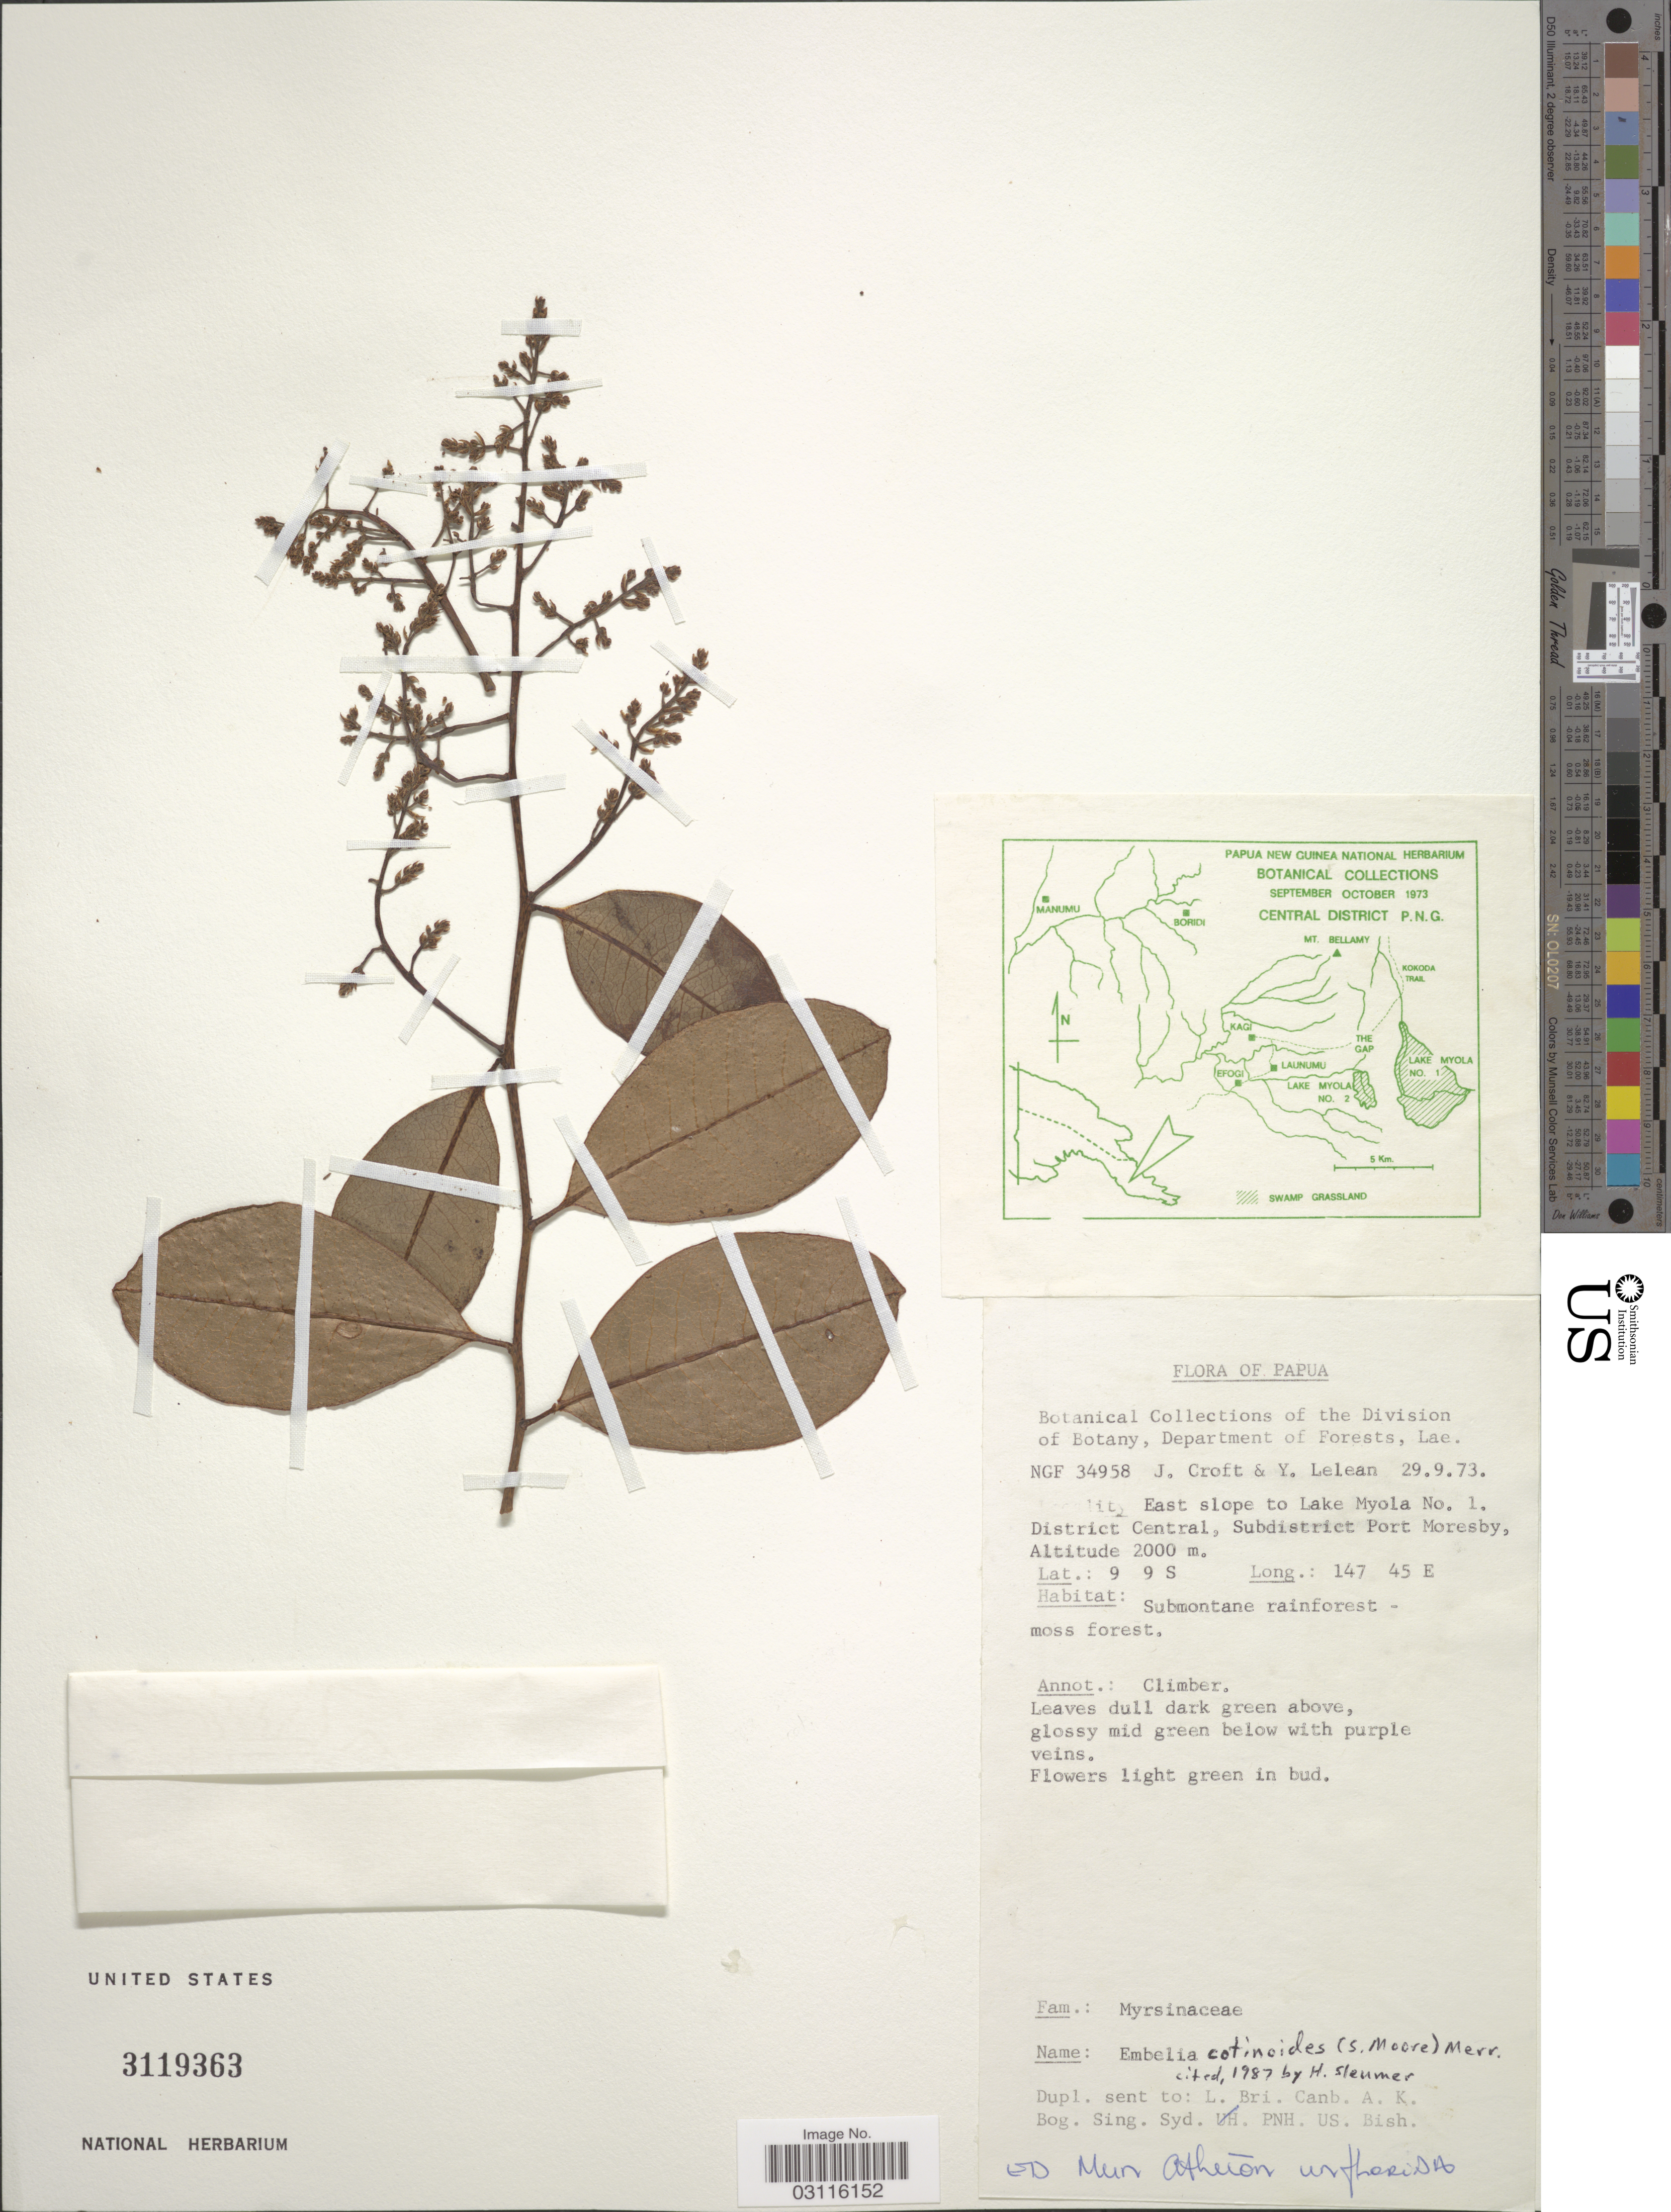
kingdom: Plantae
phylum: Tracheophyta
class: Magnoliopsida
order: Ericales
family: Primulaceae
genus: Embelia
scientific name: Embelia cotinoides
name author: (S. Moore) Merr.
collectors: J. Croft & Y. Lelean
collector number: NGF 34958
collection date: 1973-09-29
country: Papua New Guinea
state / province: Central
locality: Papua. East slope to Lake Myola No. 1. District Central, Subdistrict Port Moresby.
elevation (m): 2000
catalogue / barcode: US 3119363